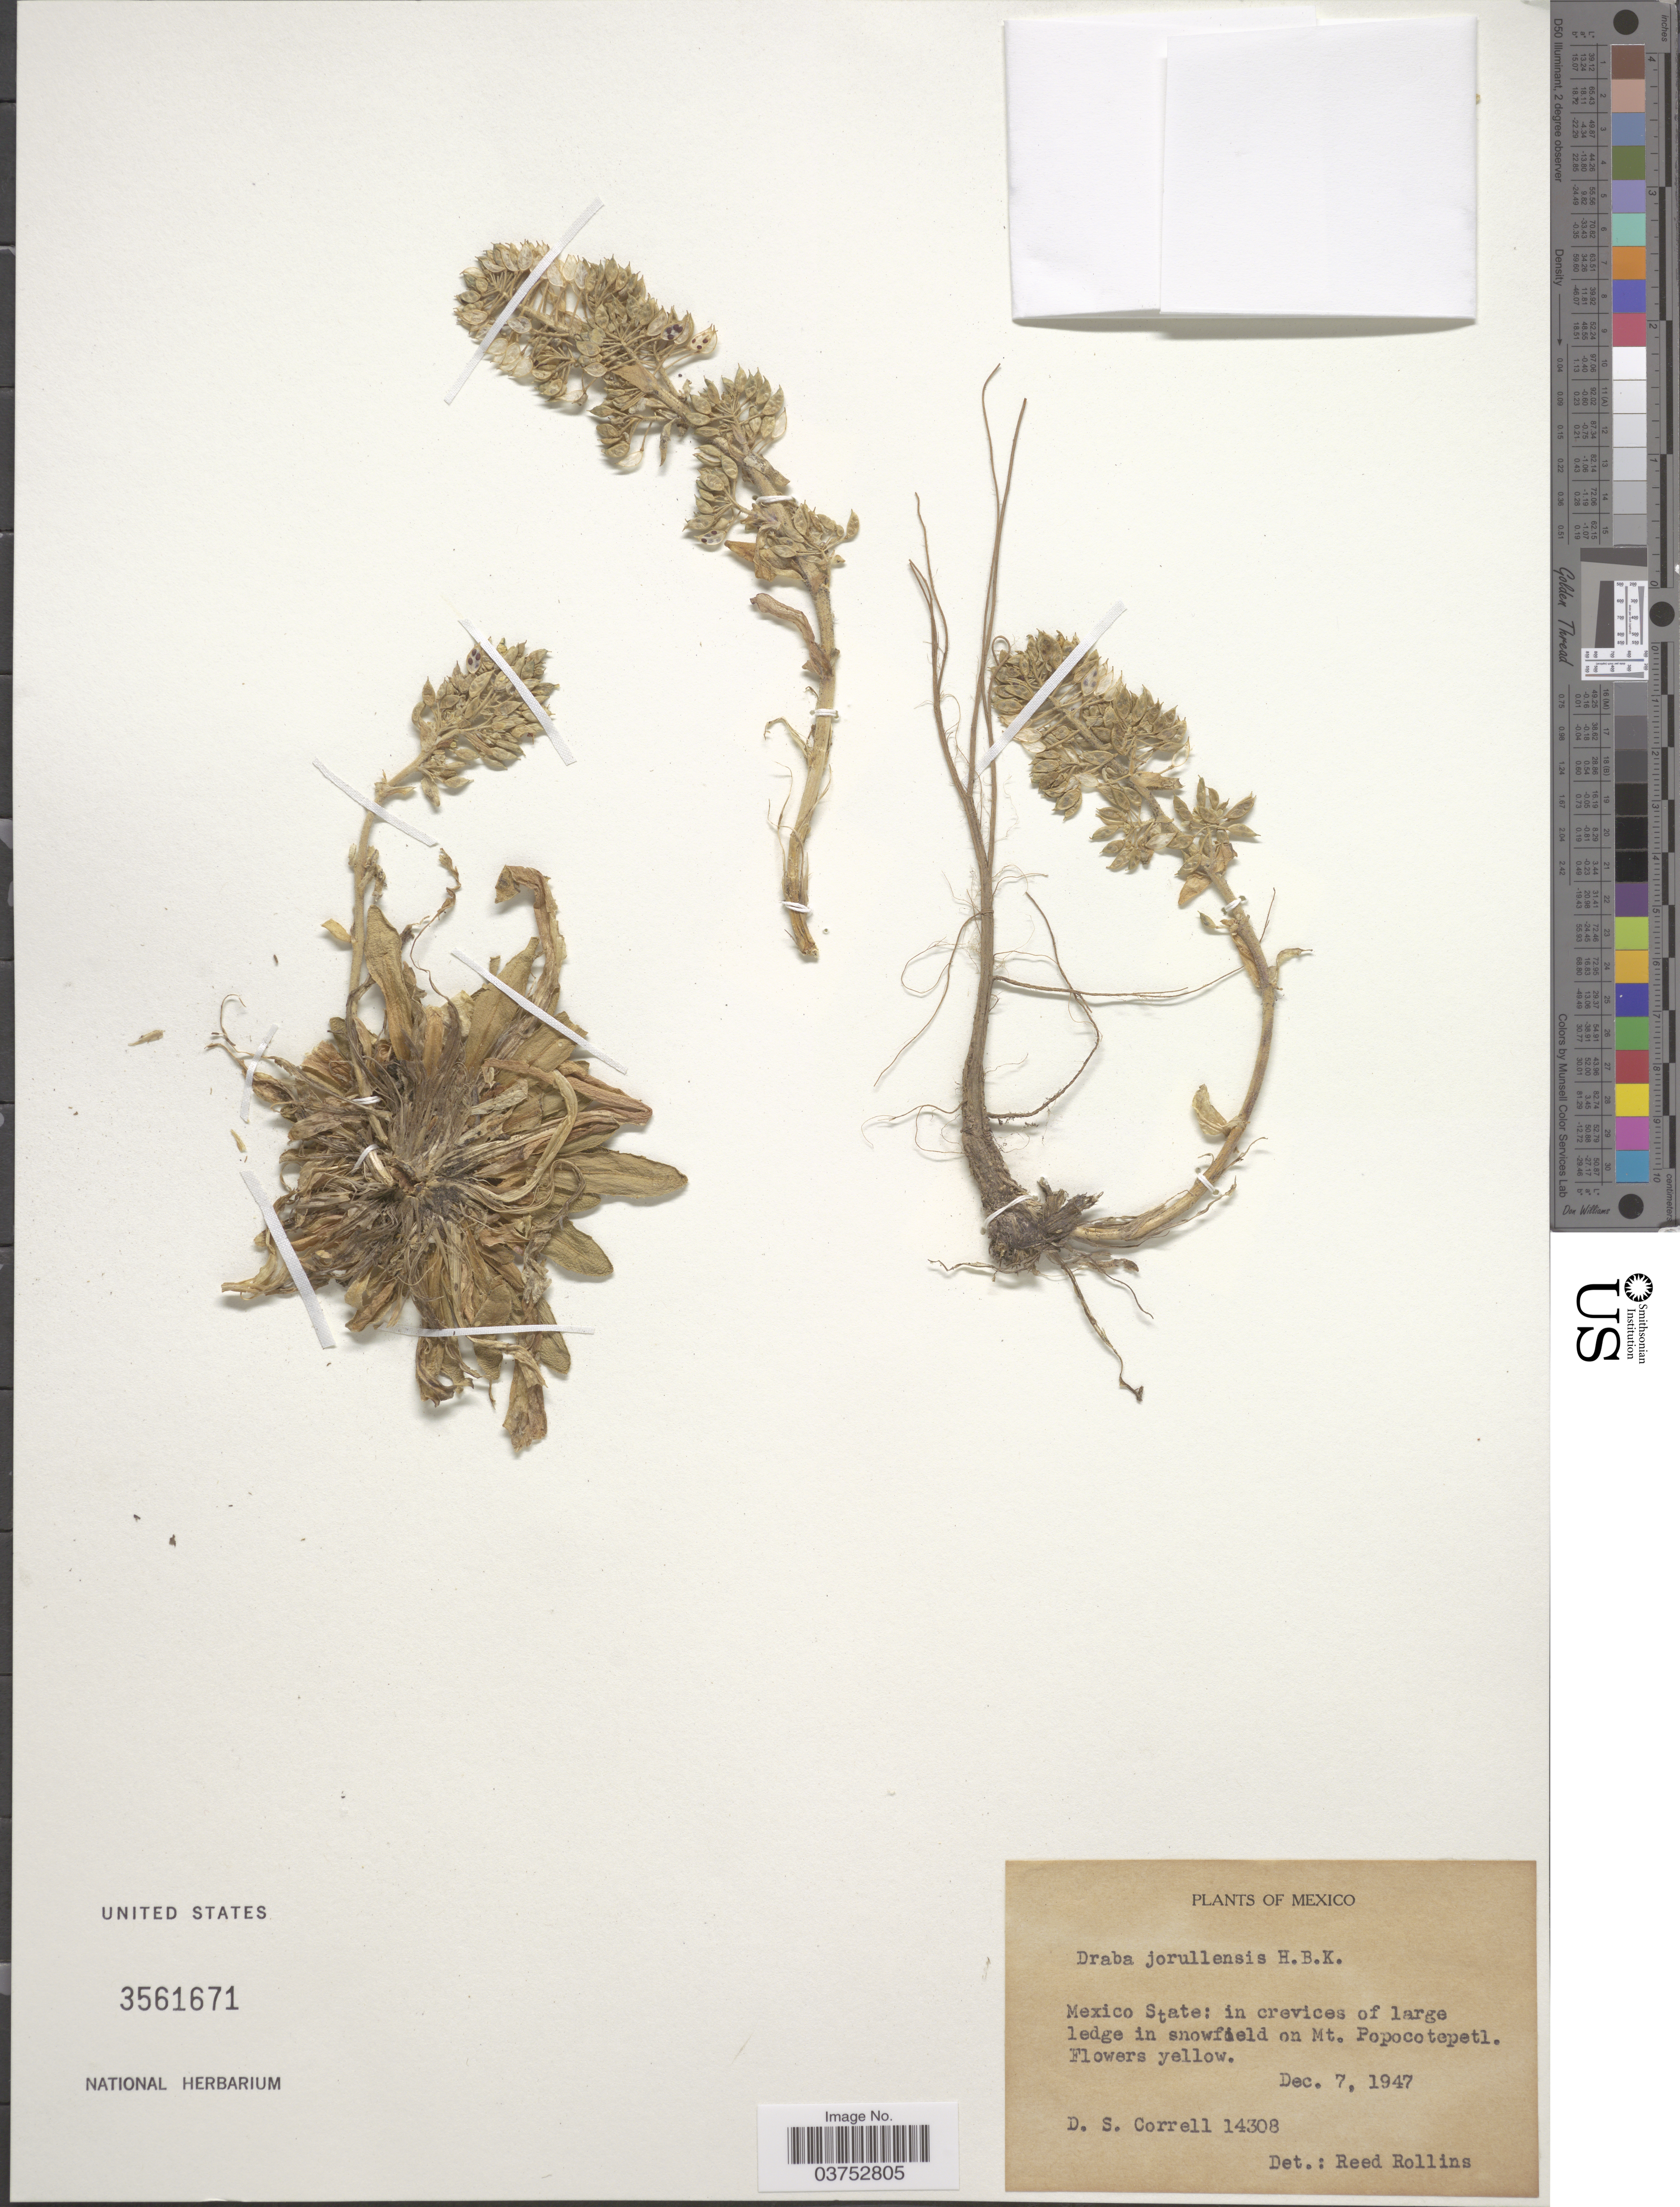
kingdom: Plantae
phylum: Tracheophyta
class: Magnoliopsida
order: Brassicales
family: Brassicaceae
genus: Draba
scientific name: Draba jorullensis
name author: Kunth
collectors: D. S. Correll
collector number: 14308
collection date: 1947-12-07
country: Mexico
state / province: México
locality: In crevices of large ledge in snowfield on Mt. Popocotepetl.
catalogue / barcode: US 3561671